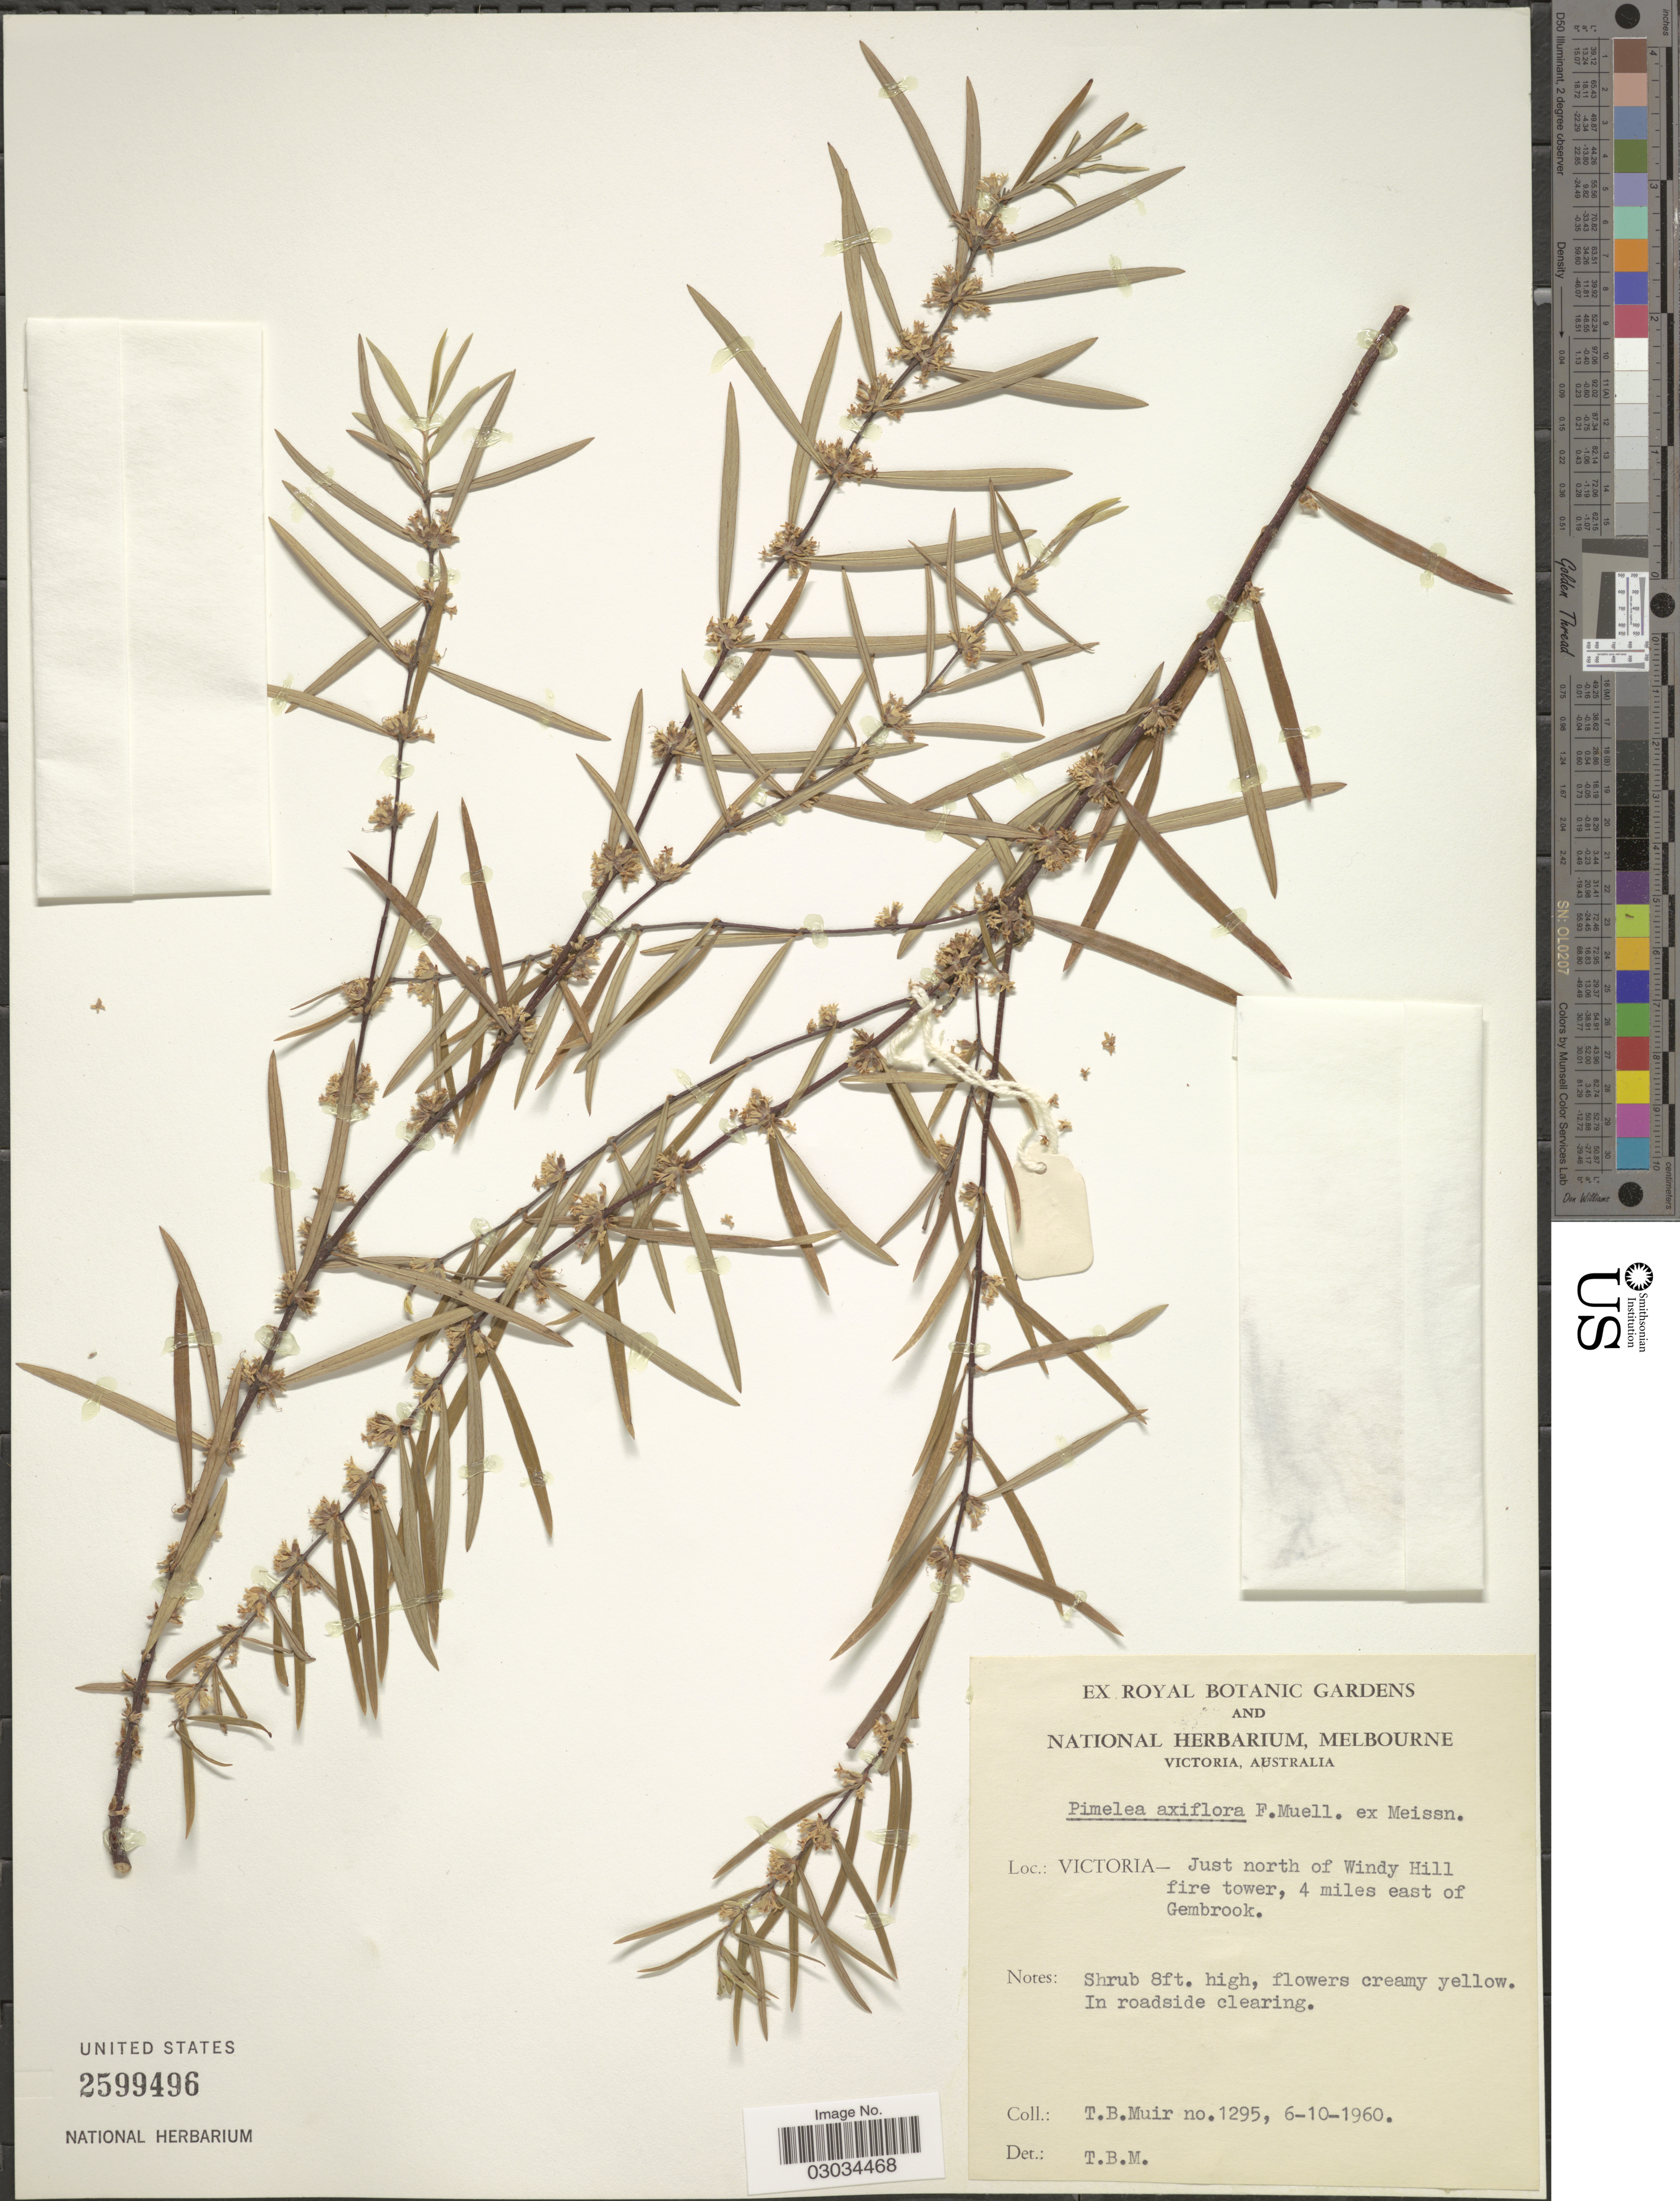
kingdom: Plantae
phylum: Tracheophyta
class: Magnoliopsida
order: Malvales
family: Thymelaeaceae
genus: Pimelea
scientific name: Pimelea axiflora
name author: F. Muell. ex Meisn.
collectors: T. Muir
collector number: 1295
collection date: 1960-10-06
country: Australia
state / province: Victoria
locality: Victoria - Just north of Windy Hill fire tower, 4 miles east of Gembrook.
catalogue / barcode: US 2599496